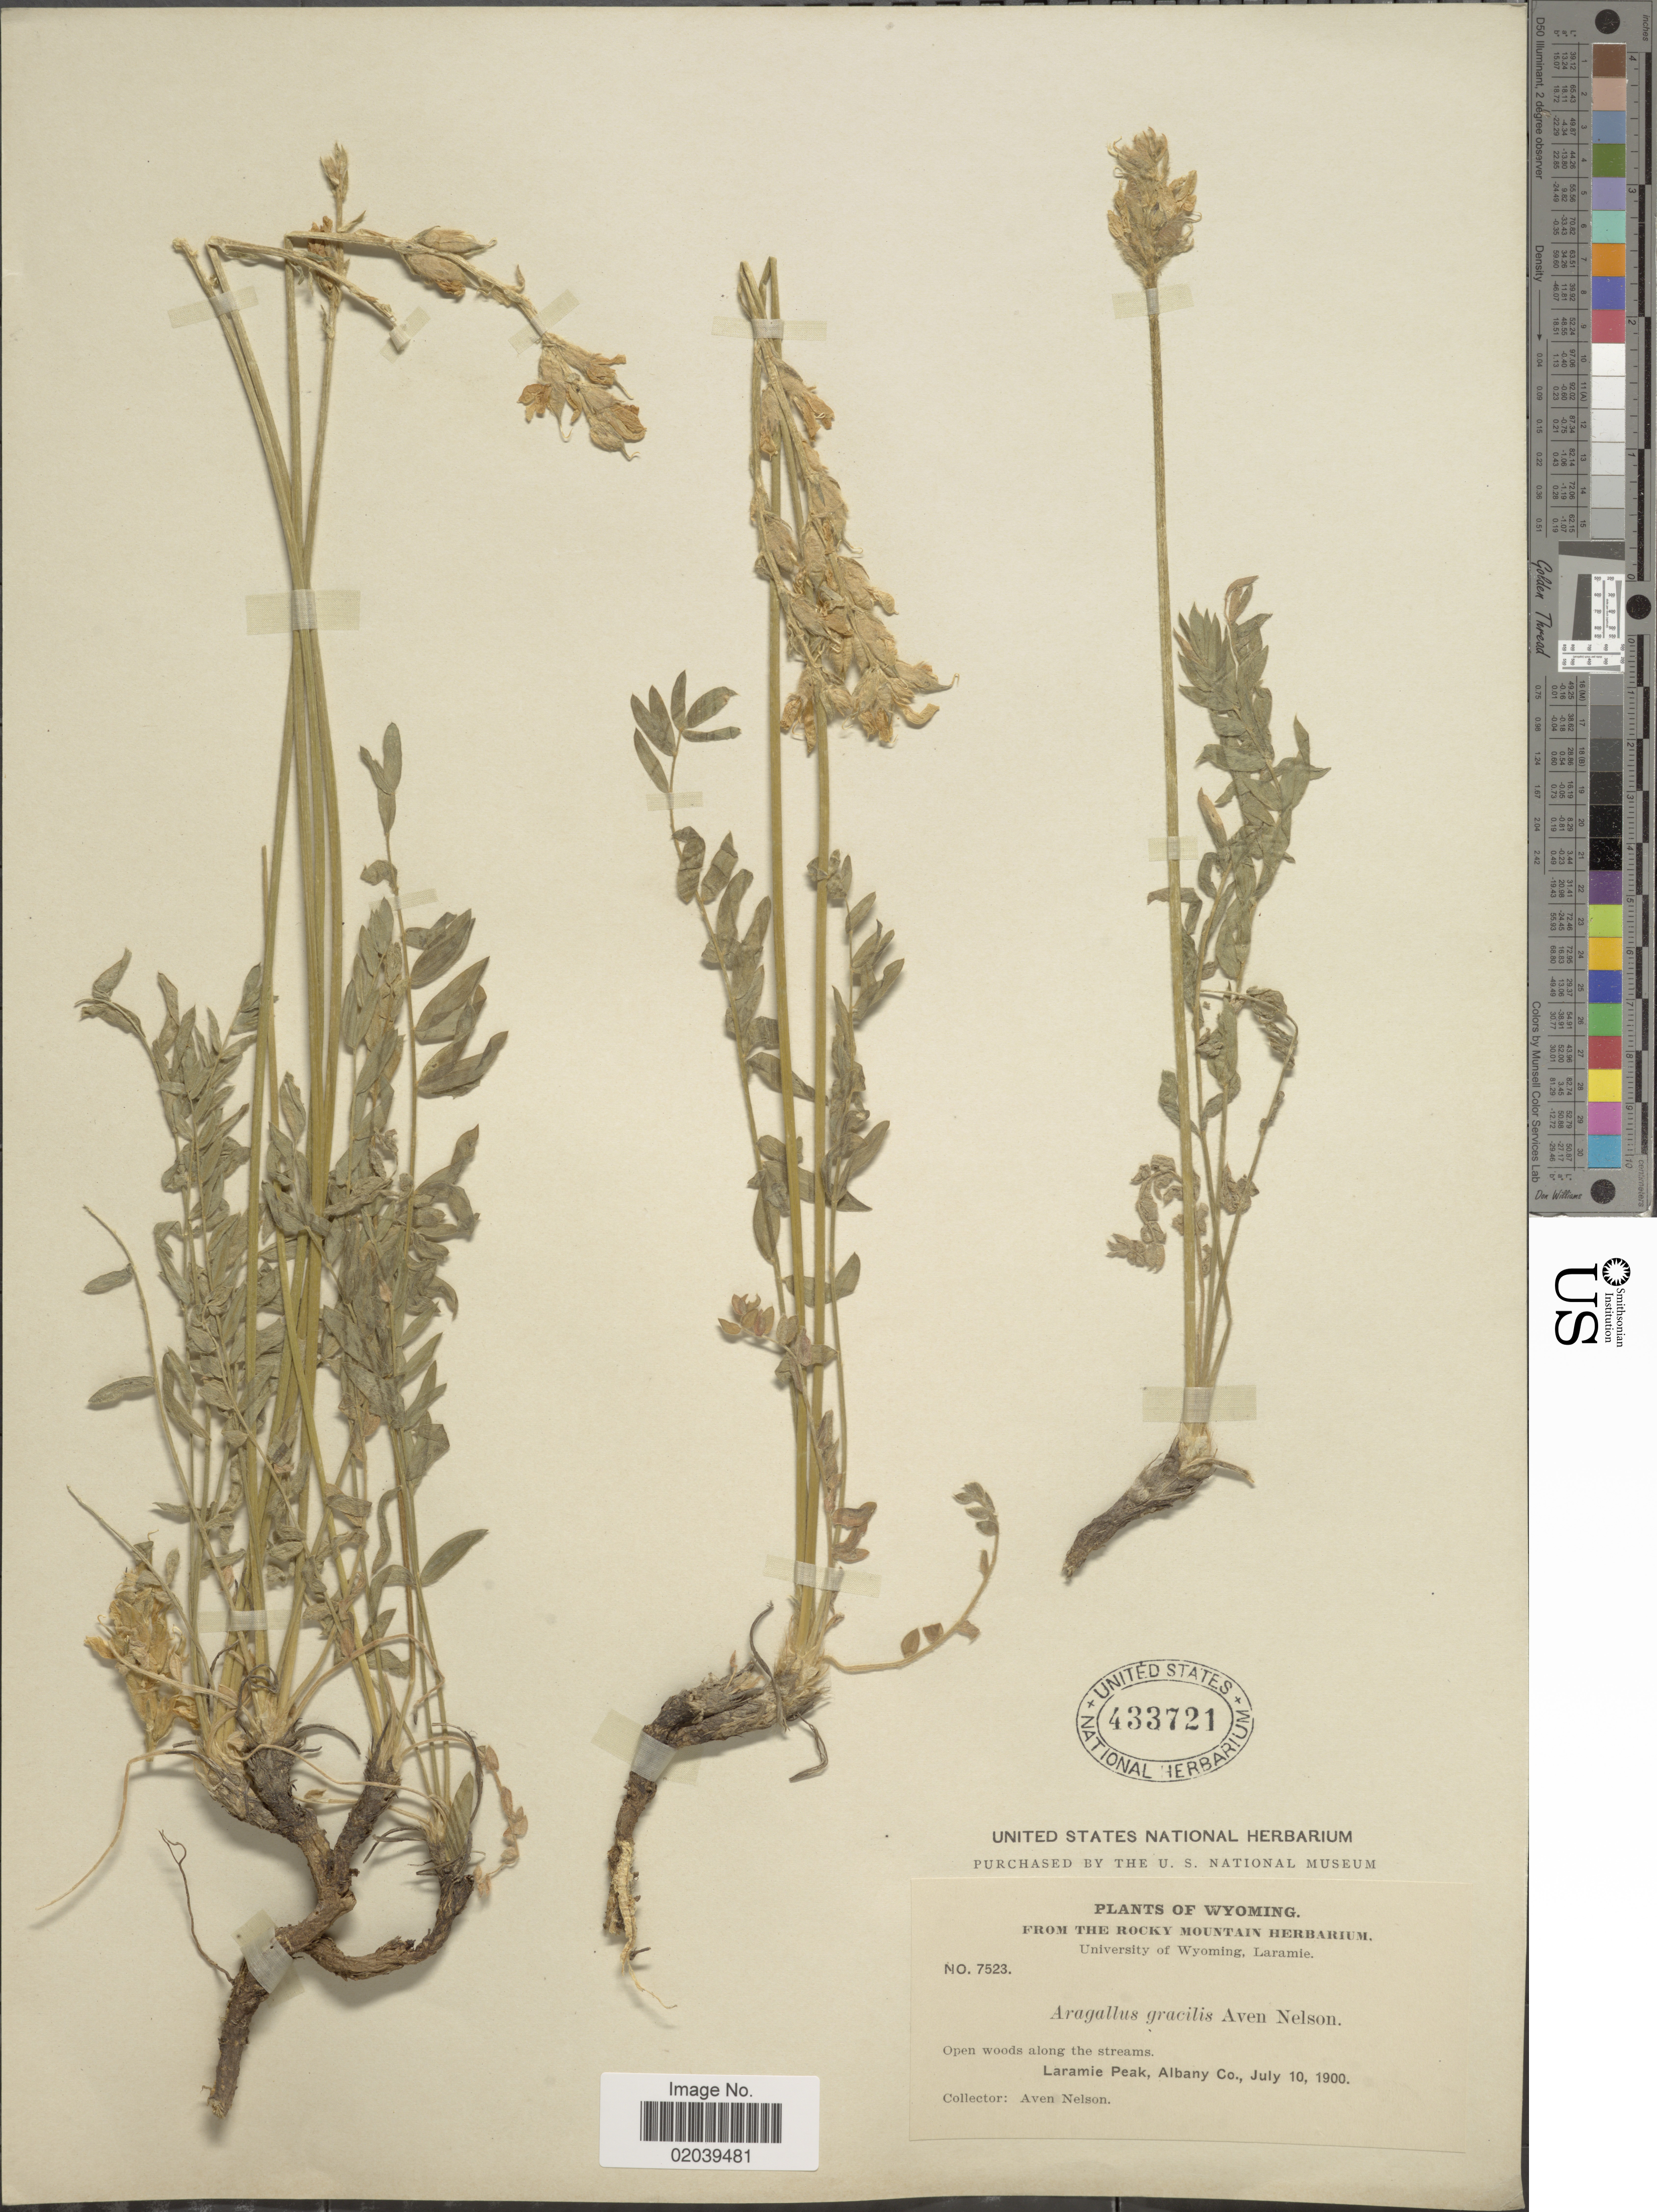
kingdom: Plantae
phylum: Tracheophyta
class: Magnoliopsida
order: Fabales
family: Fabaceae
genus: Oxytropis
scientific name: Oxytropis campestris var. gracilis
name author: (A. Nelson) Barneby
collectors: A. Nelson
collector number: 7523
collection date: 1900-07-10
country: United States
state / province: Wyoming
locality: Laramie Peak, Albany Co.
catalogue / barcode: US 433721